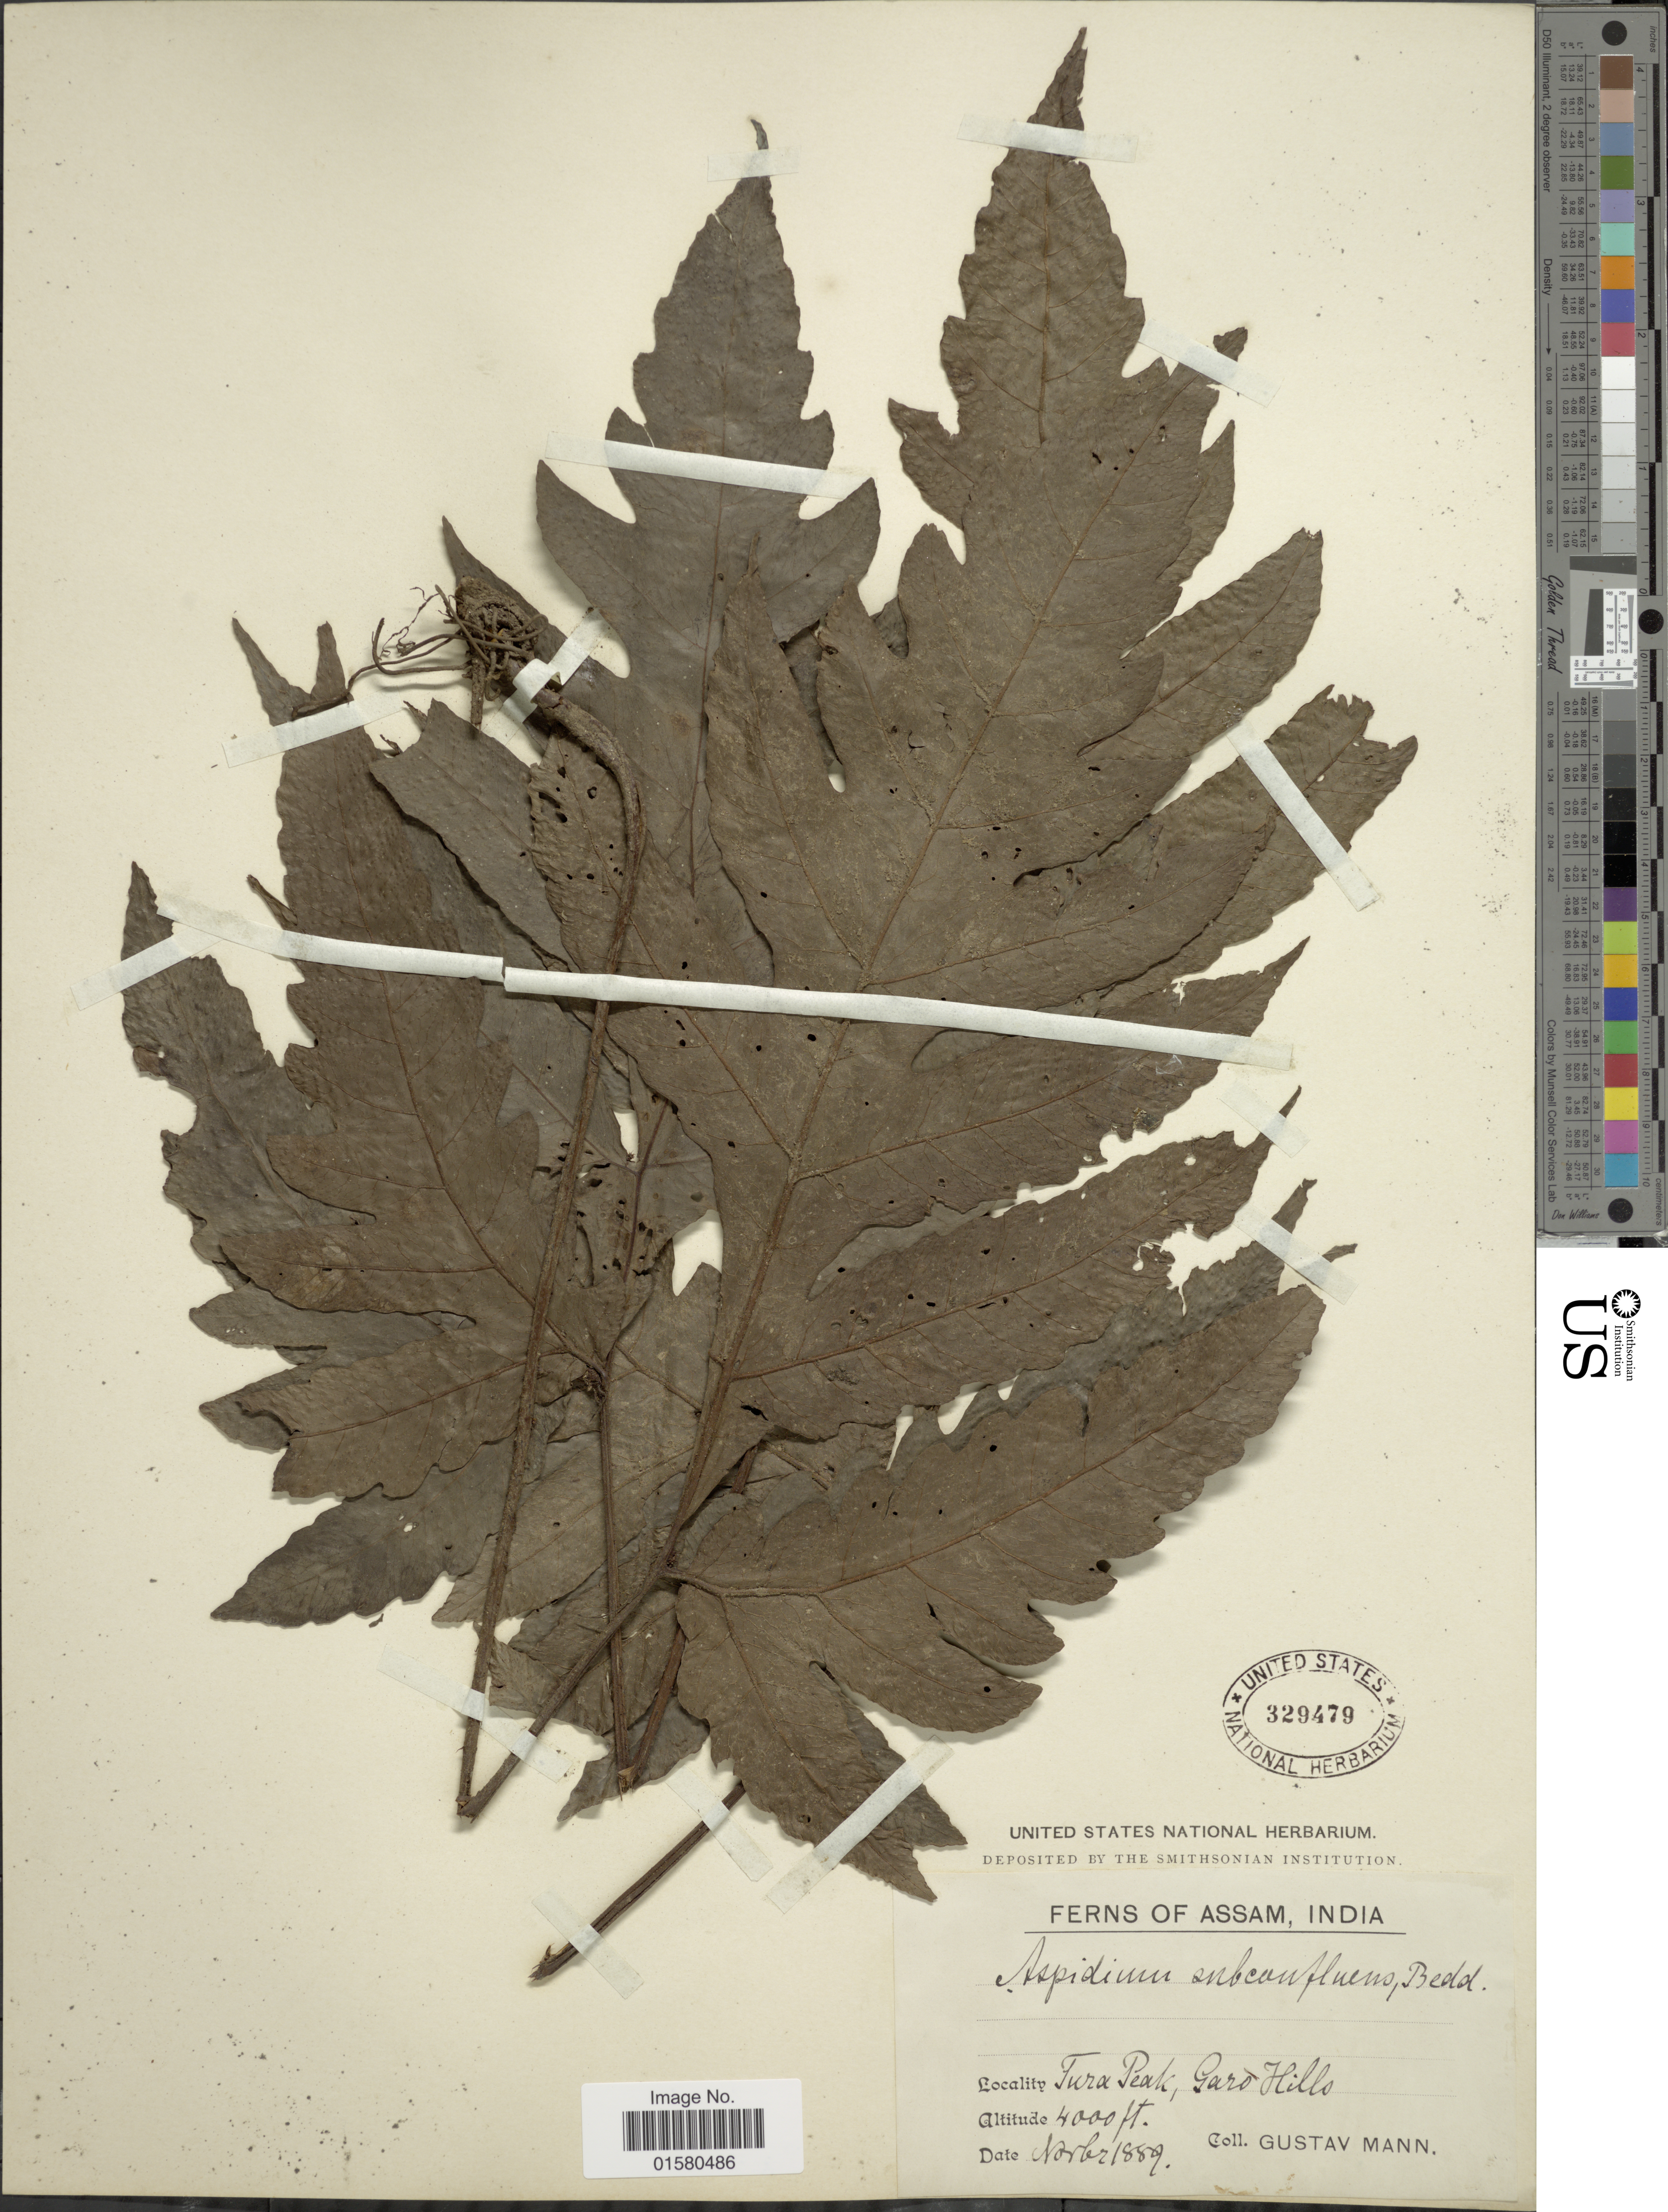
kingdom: Plantae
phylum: Tracheophyta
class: Polypodiopsida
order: Polypodiales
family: Tectariaceae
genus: Tectaria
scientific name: Tectaria subconfluens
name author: (Bedd.) Ching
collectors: G. Mann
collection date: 1889-11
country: India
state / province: Meghalaya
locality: Assam, India, Tura Peak, Garo Hills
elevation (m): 1219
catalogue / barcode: US 329479